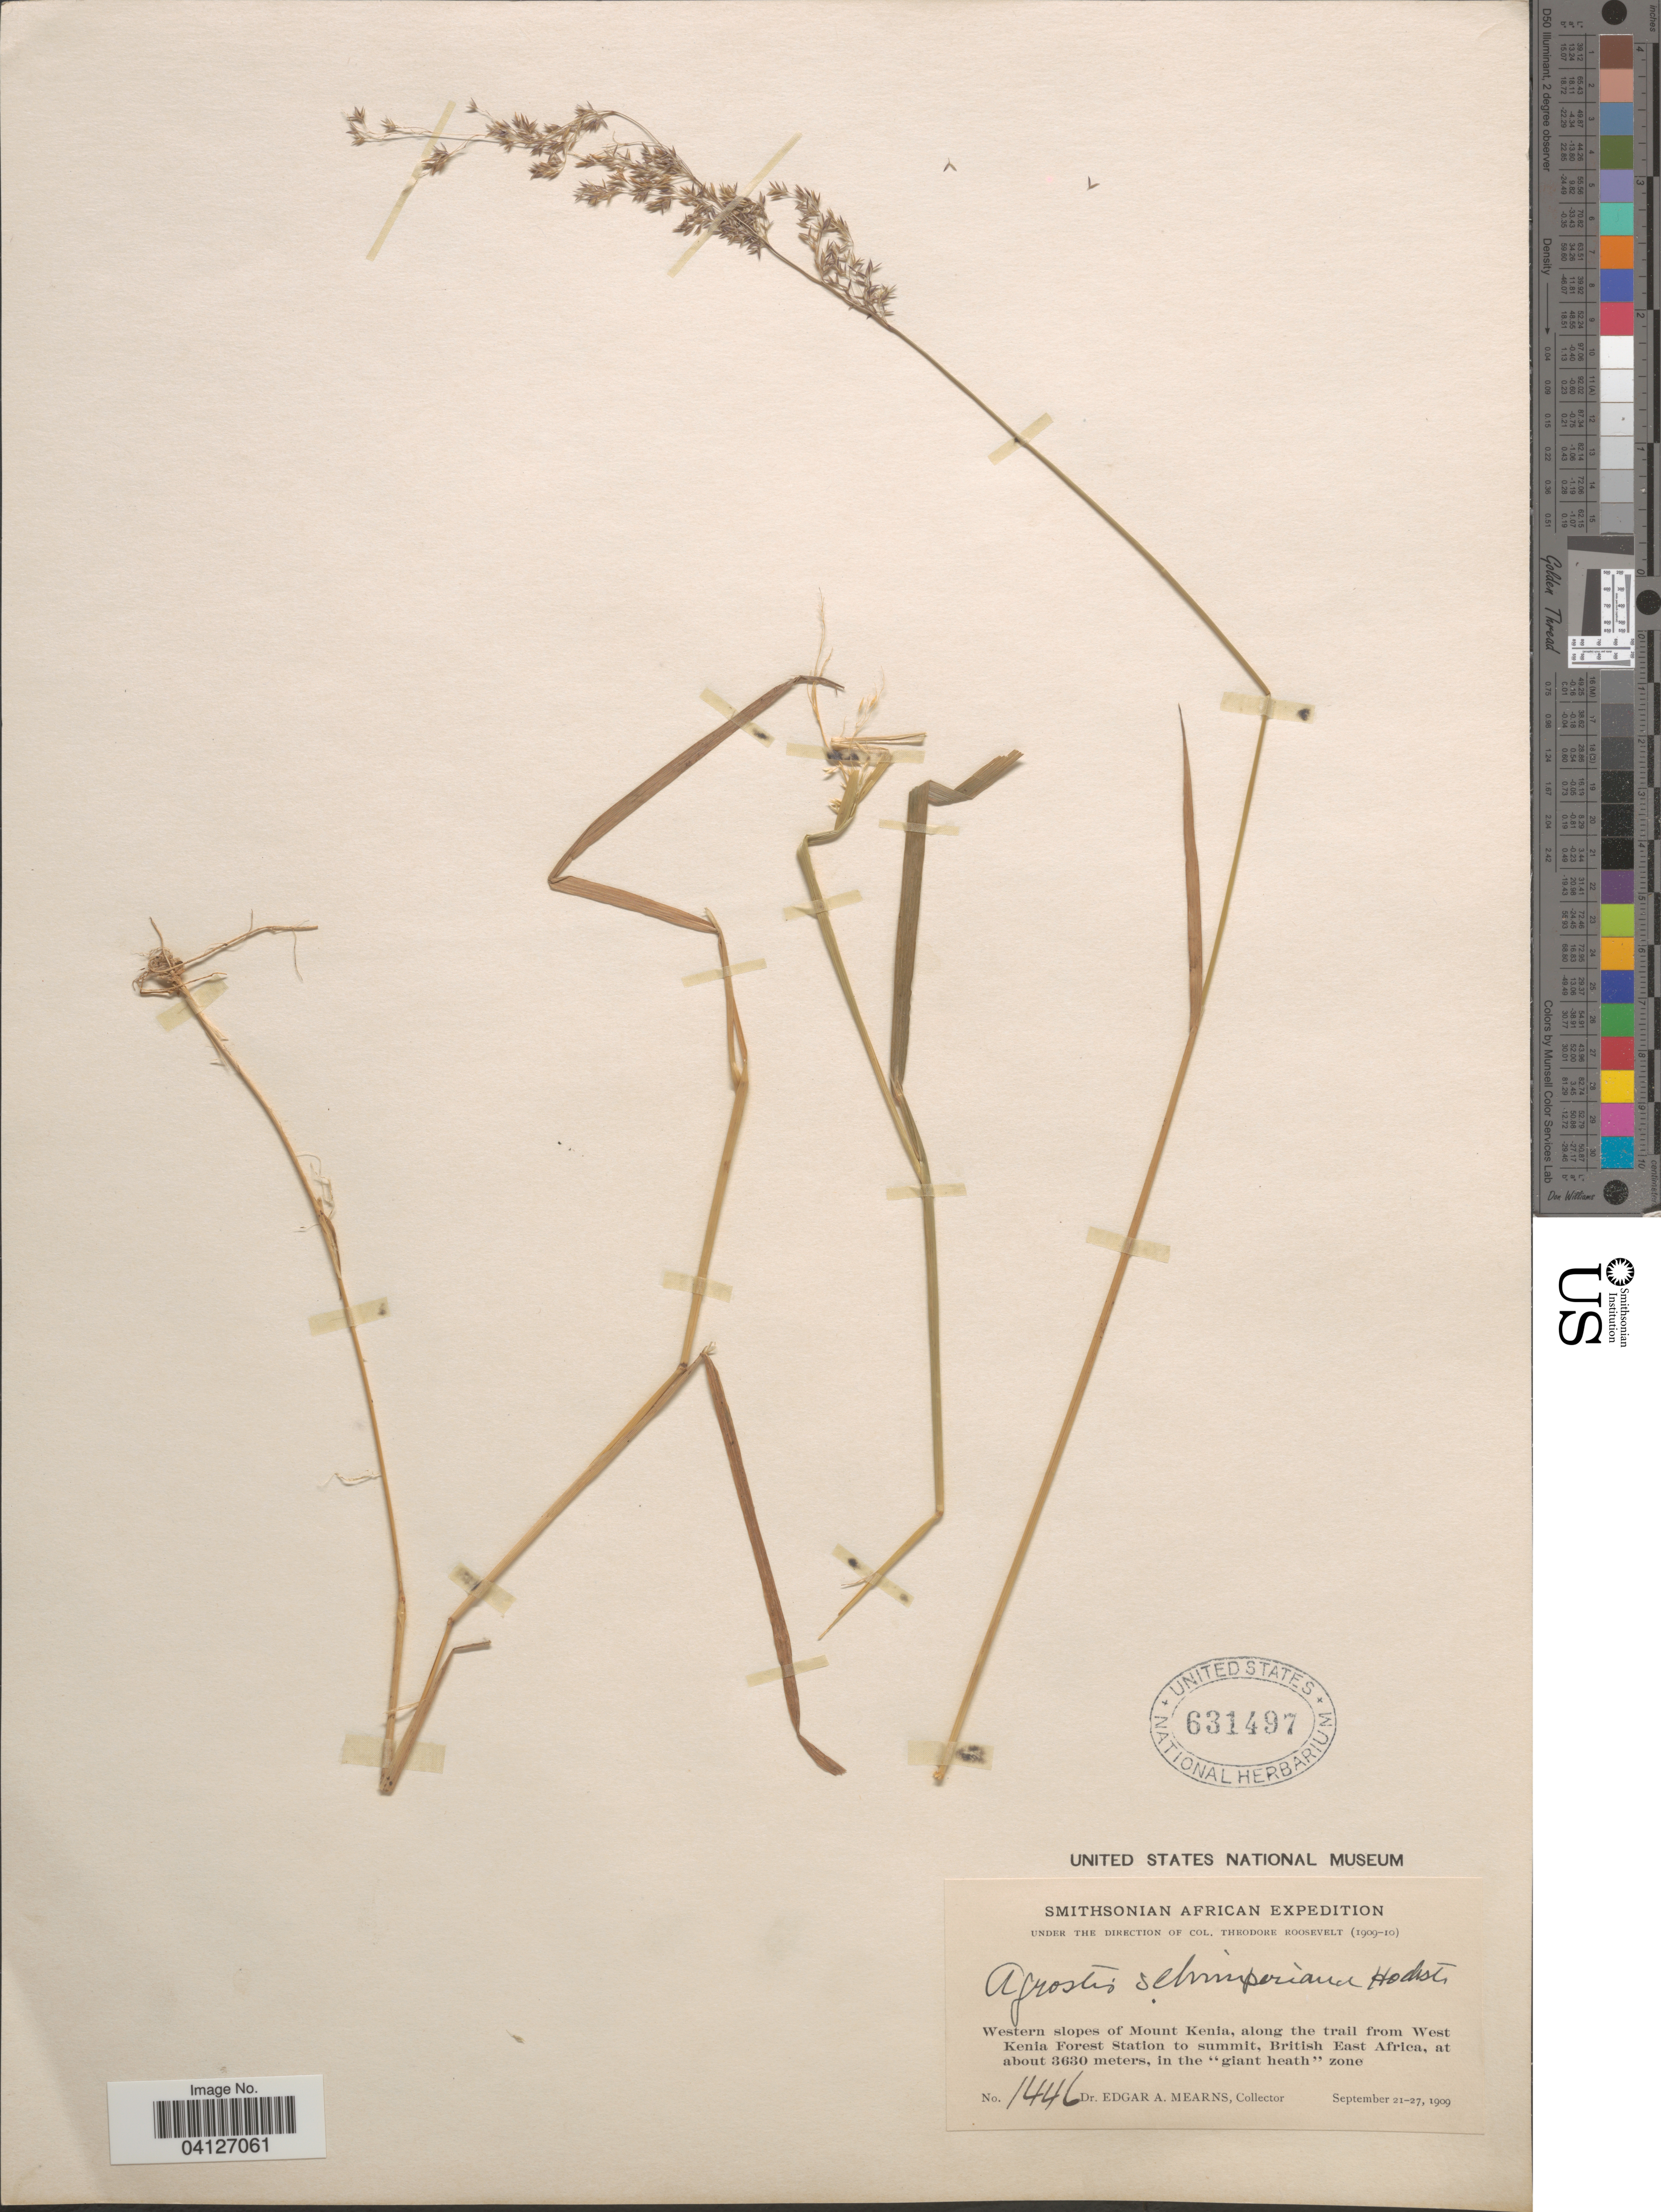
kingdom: Plantae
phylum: Tracheophyta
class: Liliopsida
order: Poales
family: Poaceae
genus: Agrostis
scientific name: Agrostis schimperiana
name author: Hochst. ex Steud.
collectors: E. A. Mearns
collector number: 1446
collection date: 1909-09-21/1909-09-27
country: Kenya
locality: Smithsonian African Expedition (1909-10). Western slopes of Mount Kenia, along the trail from West Kenia Forest Station to summit, British East Africa, in the "giant heath" zone.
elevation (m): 3630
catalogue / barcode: US 631497